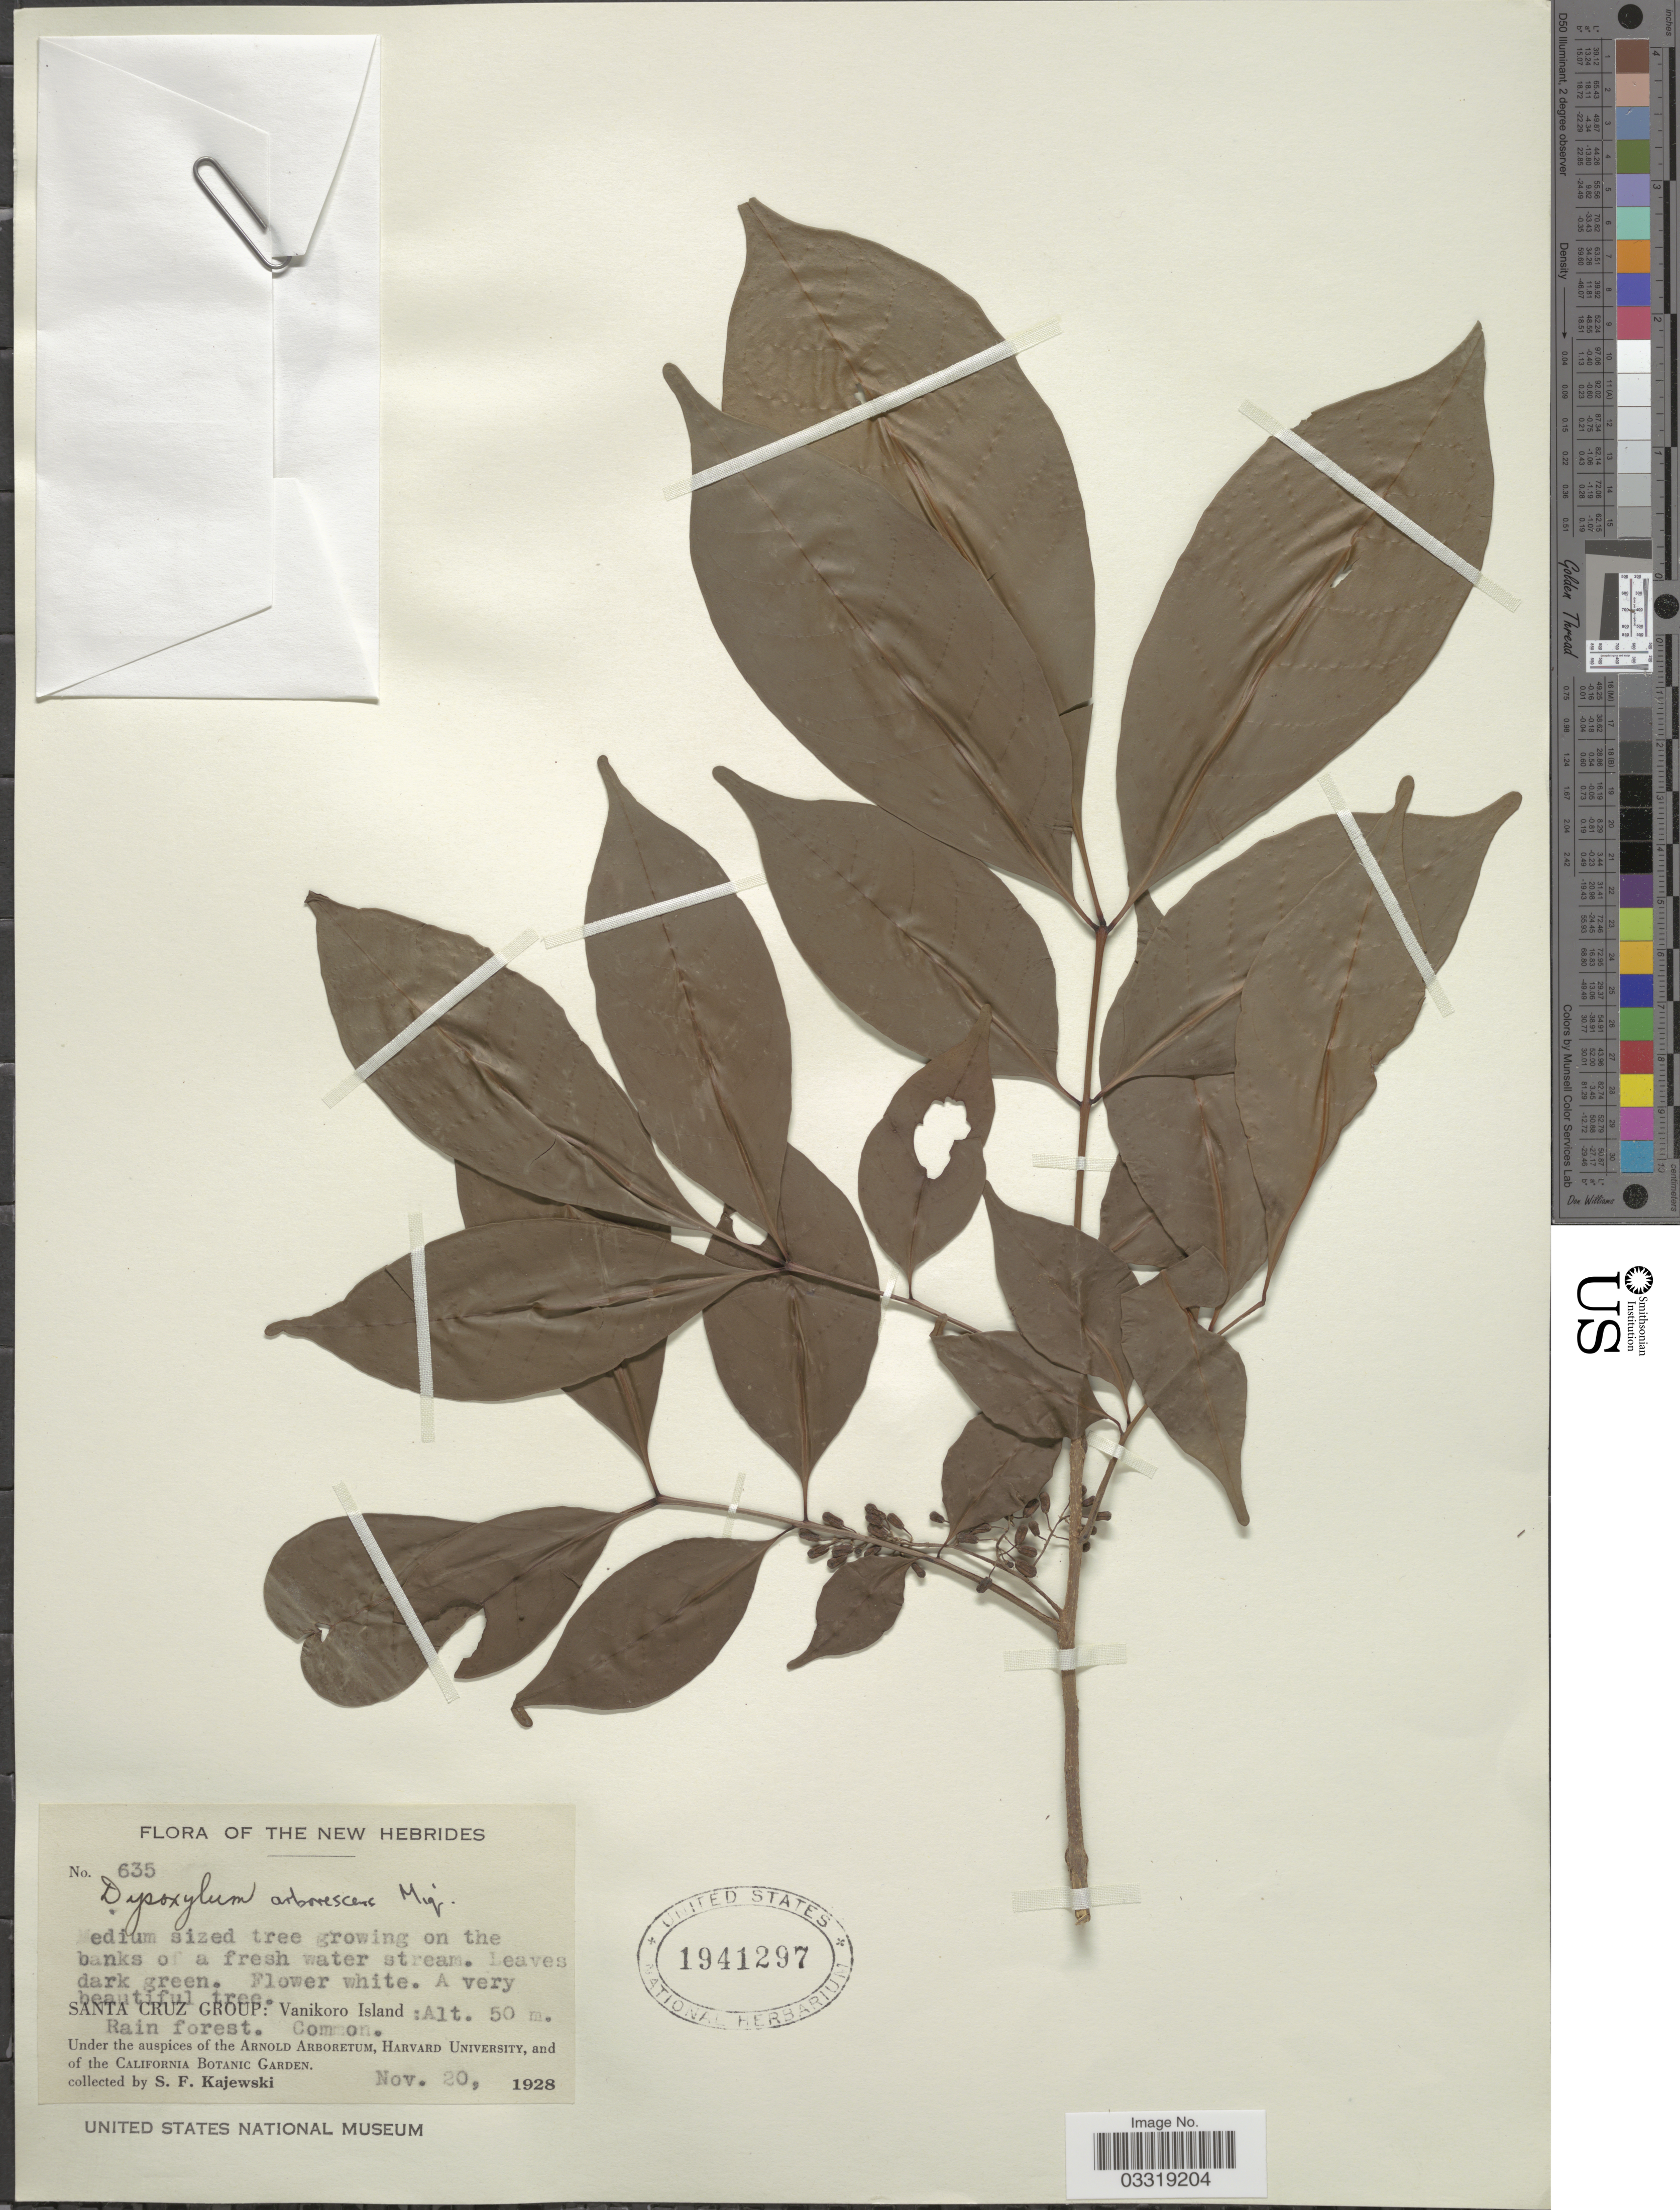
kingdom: Plantae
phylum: Tracheophyta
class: Magnoliopsida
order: Sapindales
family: Meliaceae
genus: Dysoxylum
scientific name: Dysoxylum sp.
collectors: S. Kajewski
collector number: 635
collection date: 1928-11-20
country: Vanuatu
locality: The New Hebrides. Santa Cruz Group: Vanikoro Island.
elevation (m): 50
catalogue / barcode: US 1941297